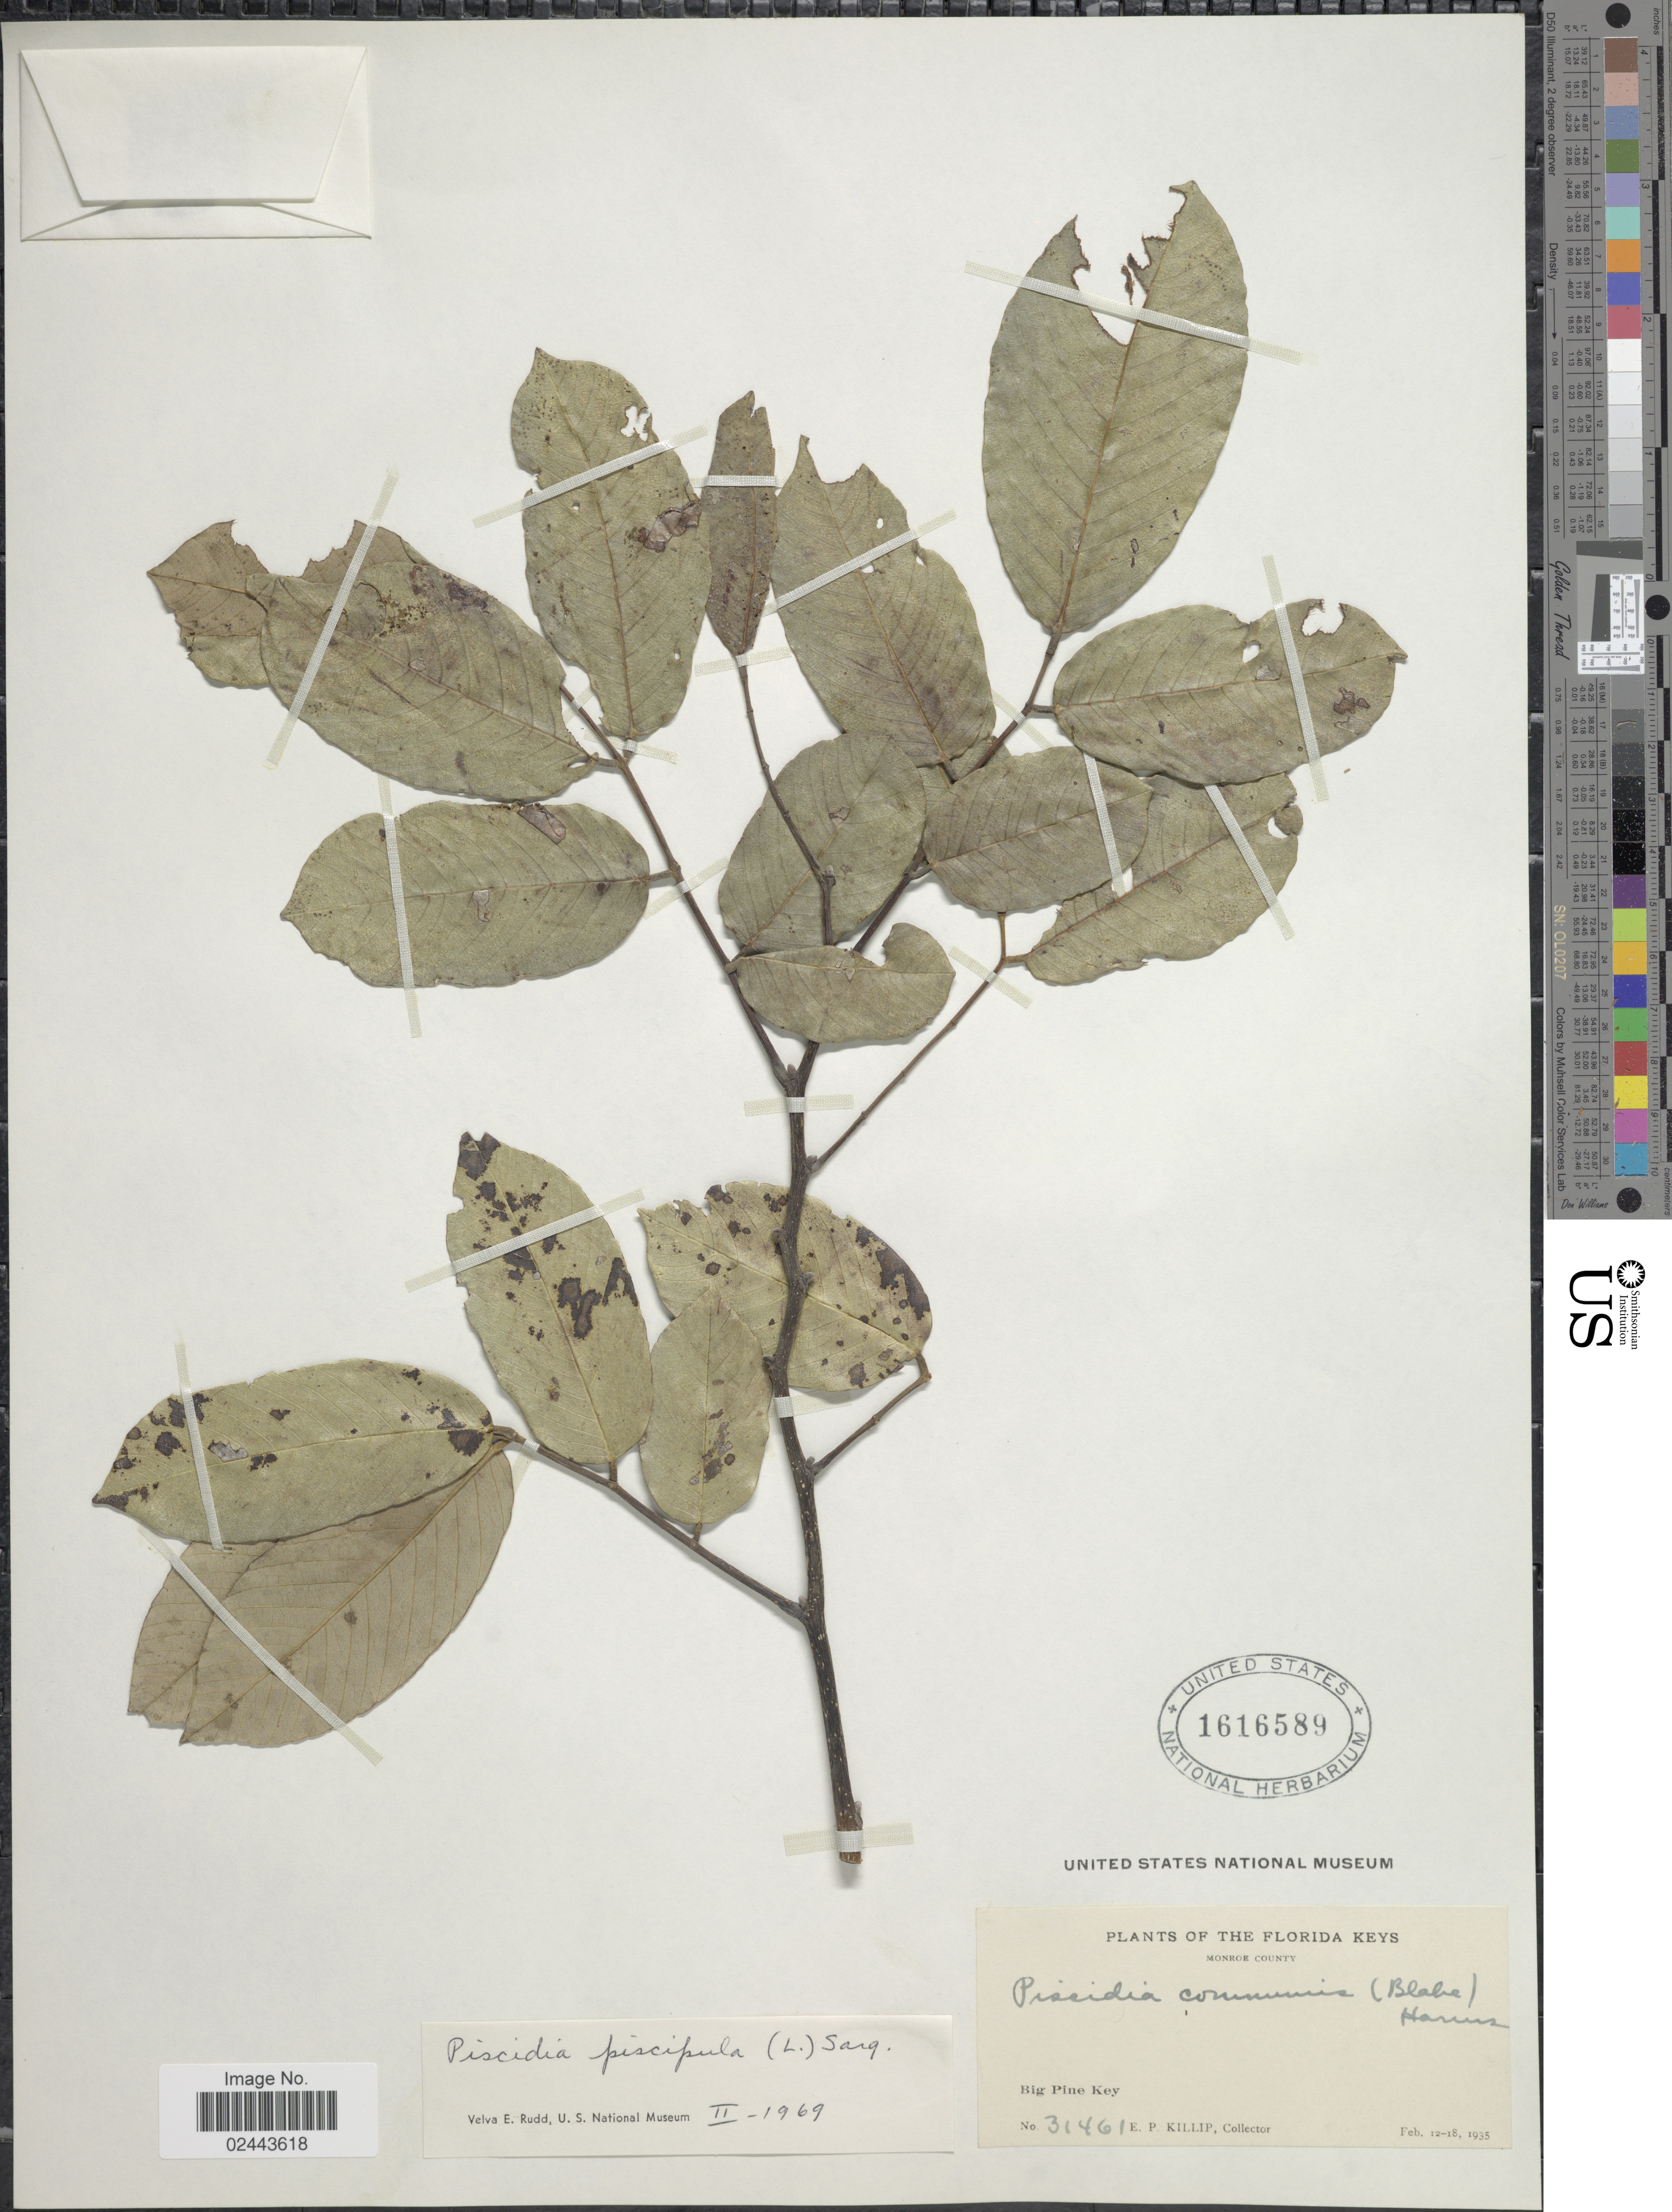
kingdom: Plantae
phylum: Tracheophyta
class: Magnoliopsida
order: Fabales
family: Fabaceae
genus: Piscidia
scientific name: Piscidia piscipula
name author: (L.) Sarg.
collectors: E. P. Killip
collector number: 3146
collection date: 1935-02-12/1935-02-18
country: United States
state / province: Florida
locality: Florida Keys, Monroe County, Big Pine Key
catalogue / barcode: US 1616589